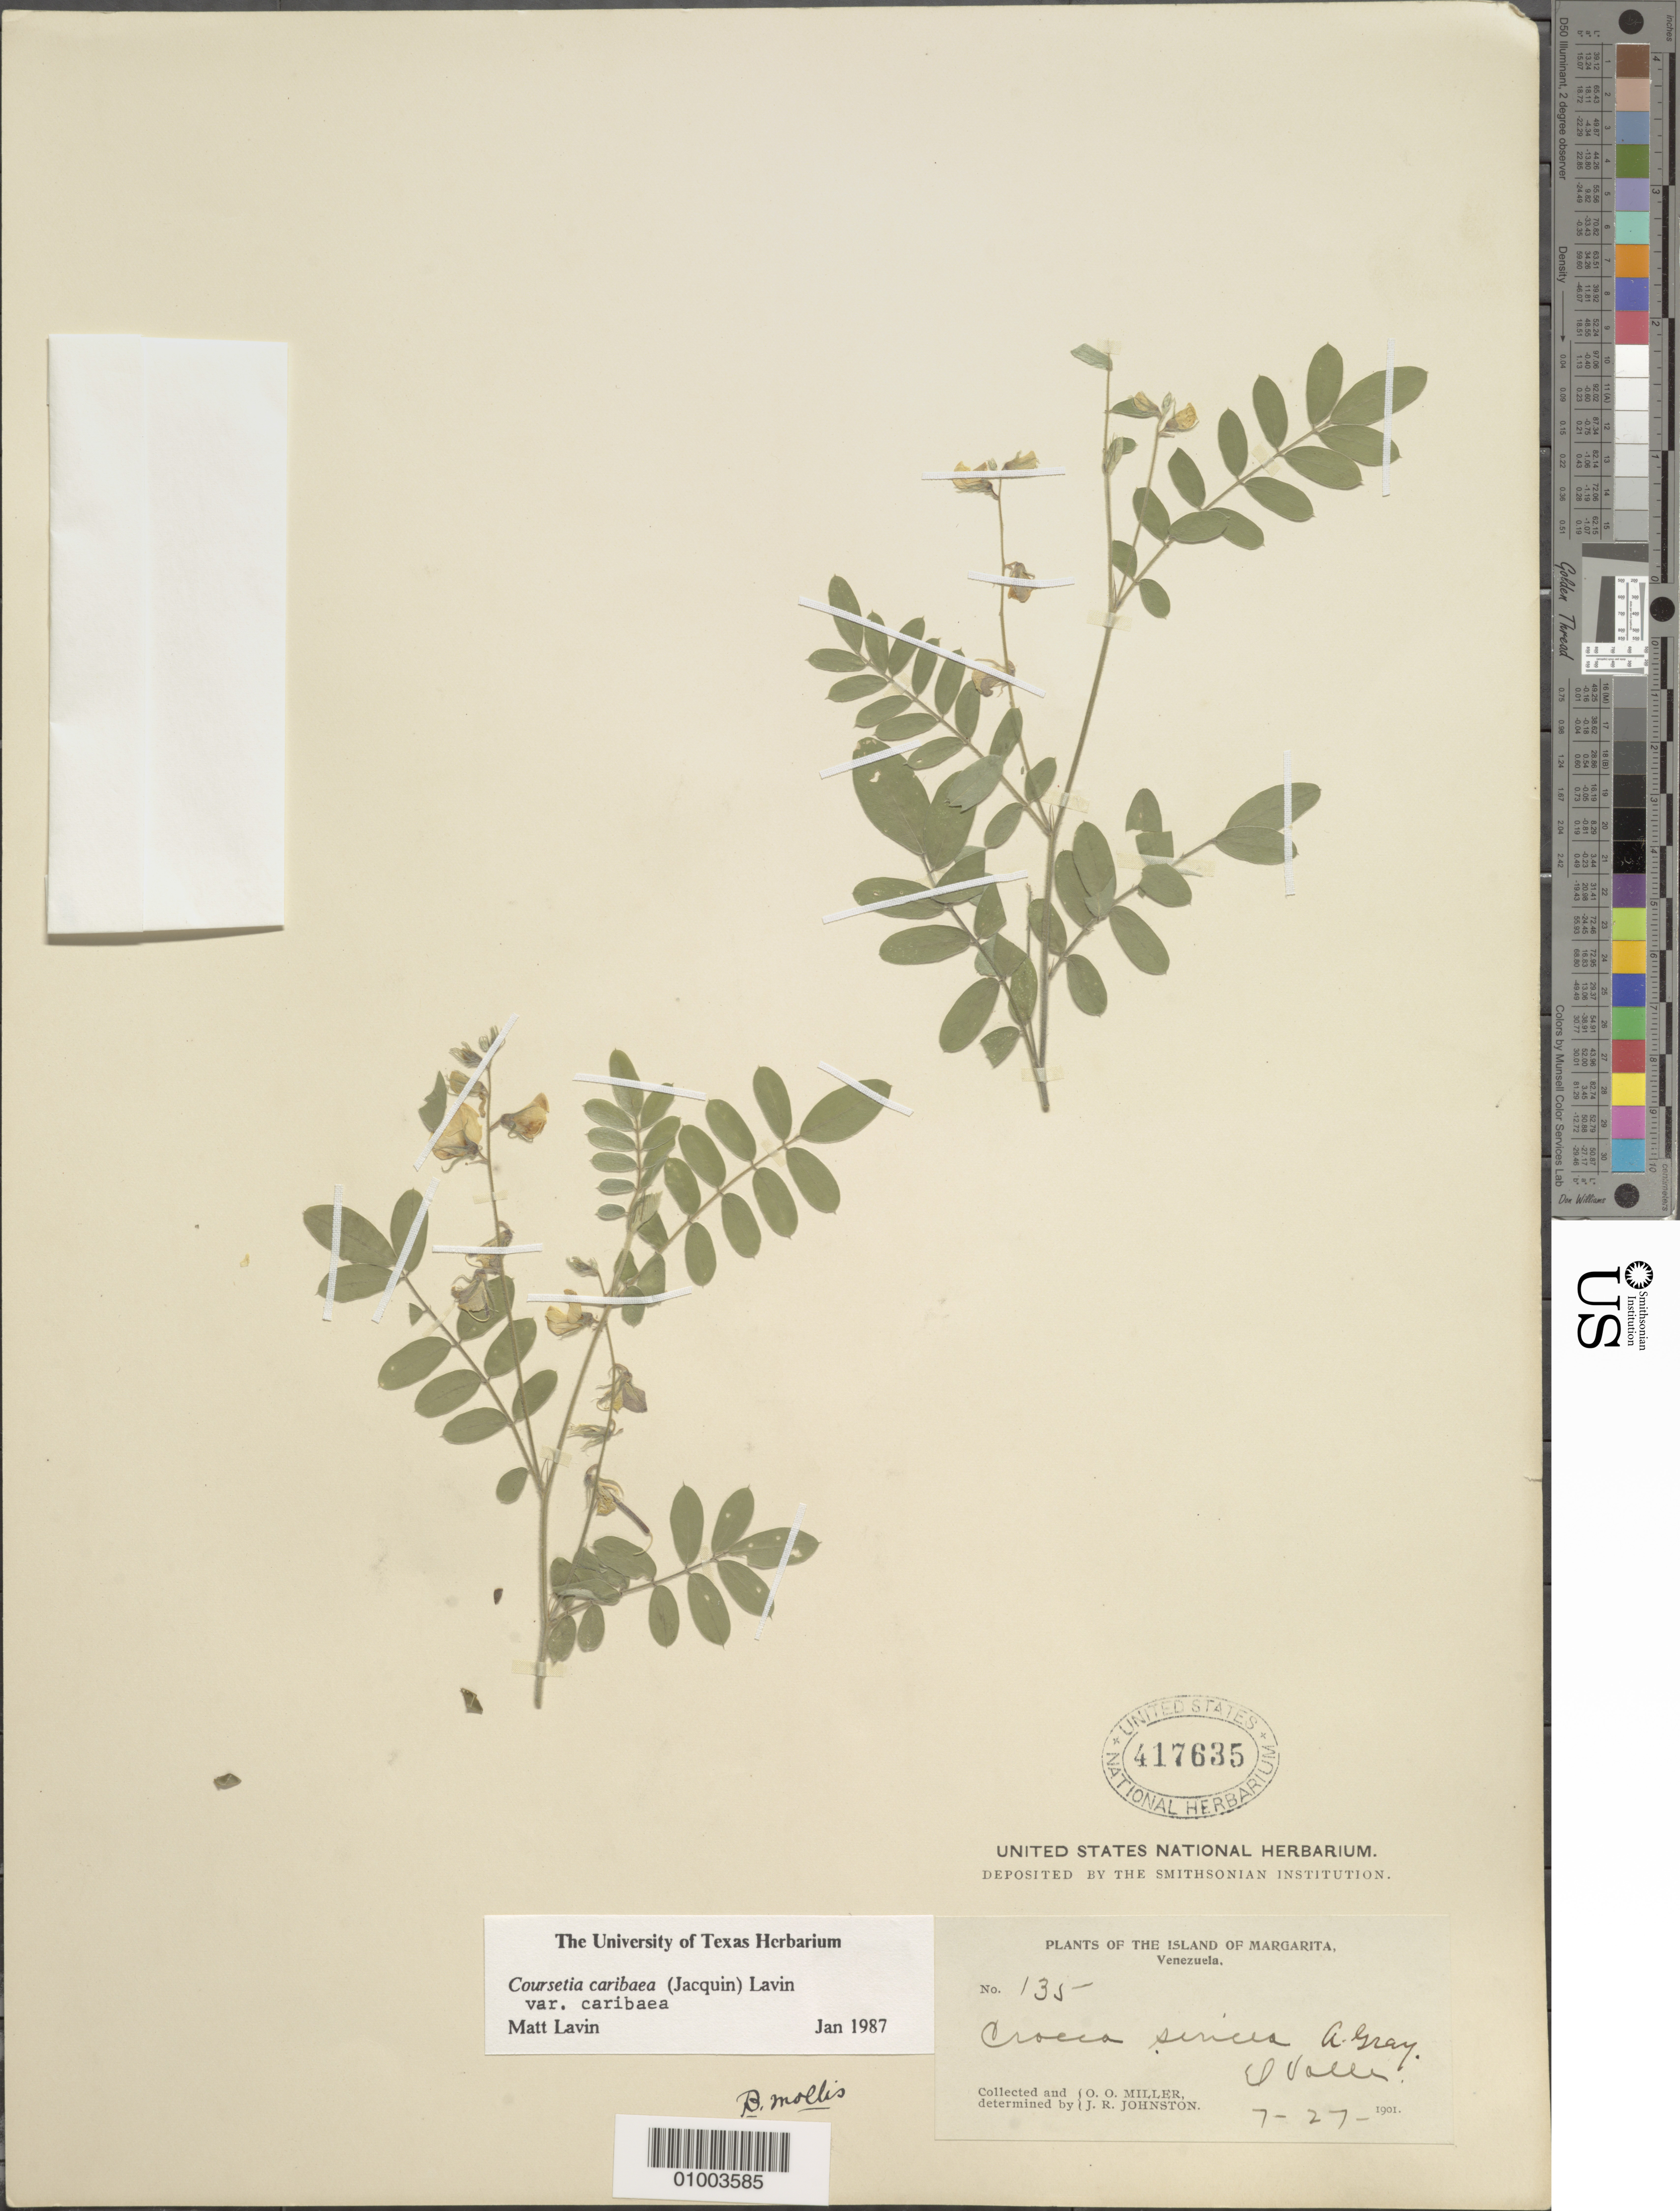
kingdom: Plantae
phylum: Tracheophyta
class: Magnoliopsida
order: Fabales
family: Fabaceae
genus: Coursetia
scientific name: Coursetia caribaea var. caribaea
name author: (Jacq.) Lavin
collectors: O. O. Miller & J. Johnston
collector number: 135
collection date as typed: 27 Jul 1901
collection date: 1901-07-27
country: Venezuela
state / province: Nueva Esparta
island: Margarita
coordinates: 0 N, 0 E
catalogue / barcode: US 417635